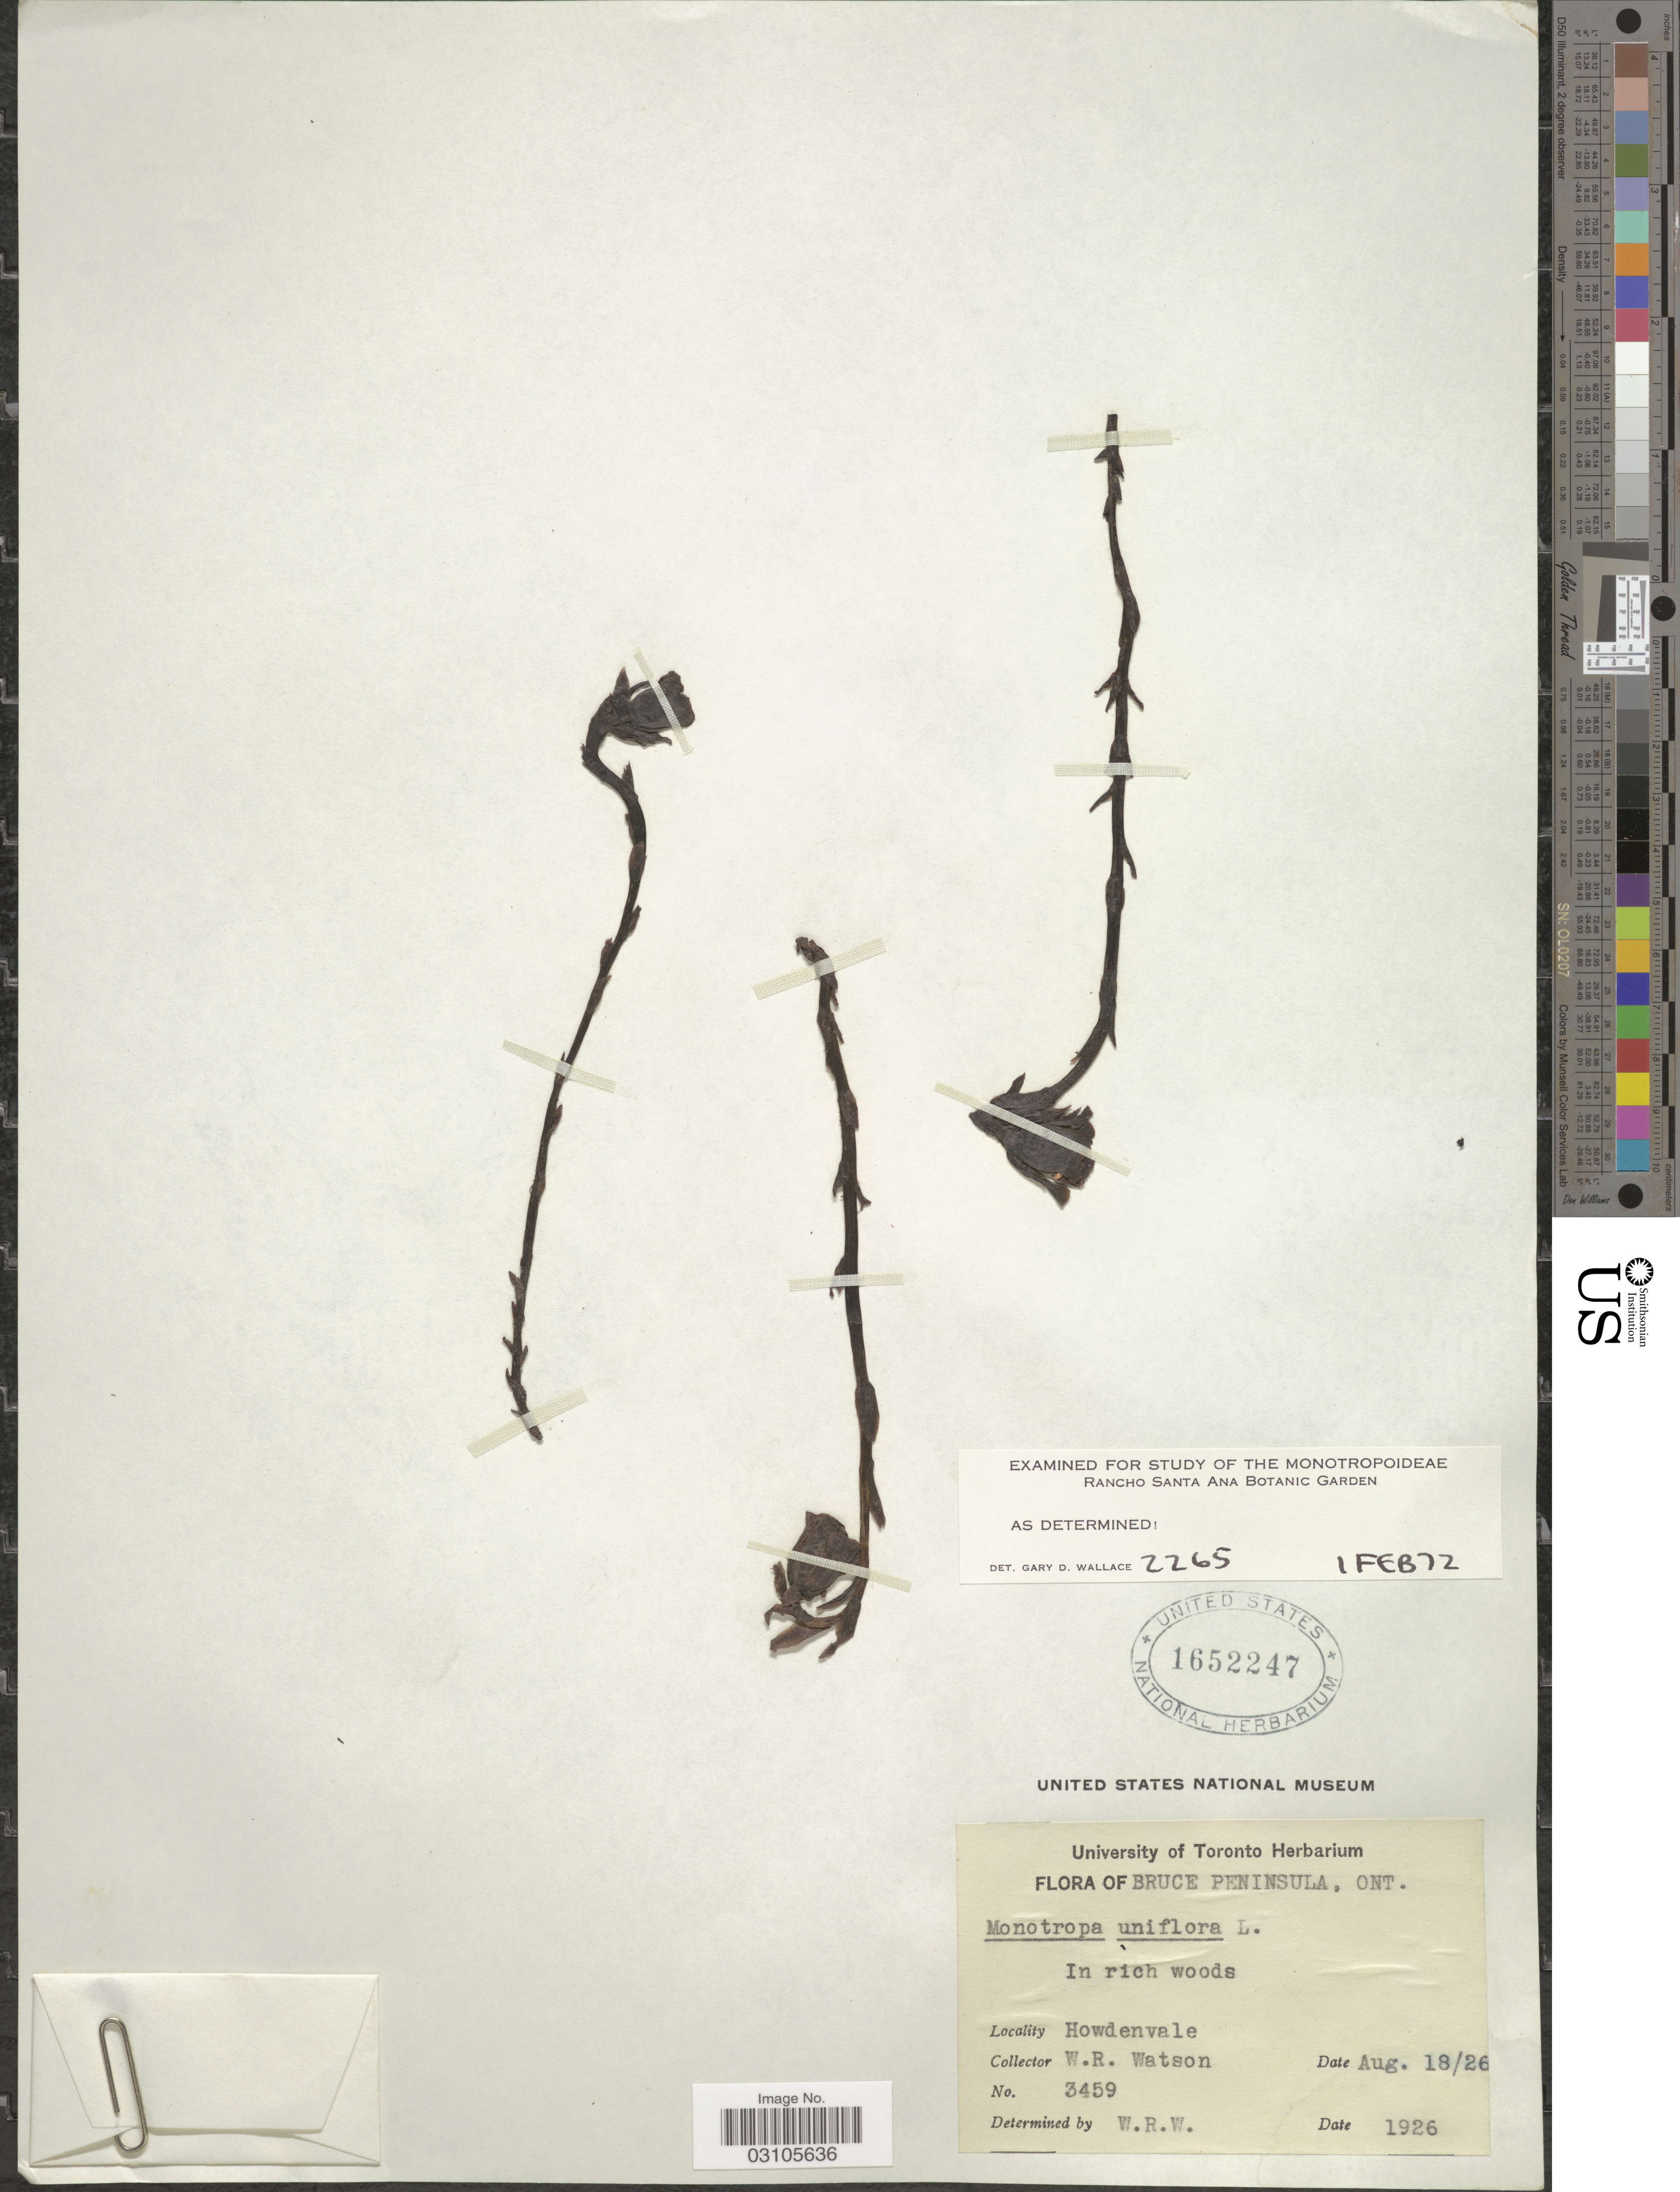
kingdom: Plantae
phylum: Tracheophyta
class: Magnoliopsida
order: Ericales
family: Ericaceae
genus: Monotropa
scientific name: Monotropa uniflora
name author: L.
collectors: W. R. Watson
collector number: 3459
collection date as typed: Transcribed d/m/y: 18/8/26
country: Canada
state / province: Ontario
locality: Bruce Peninsula. In rich woods, Howdenvale.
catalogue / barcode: US 1652247